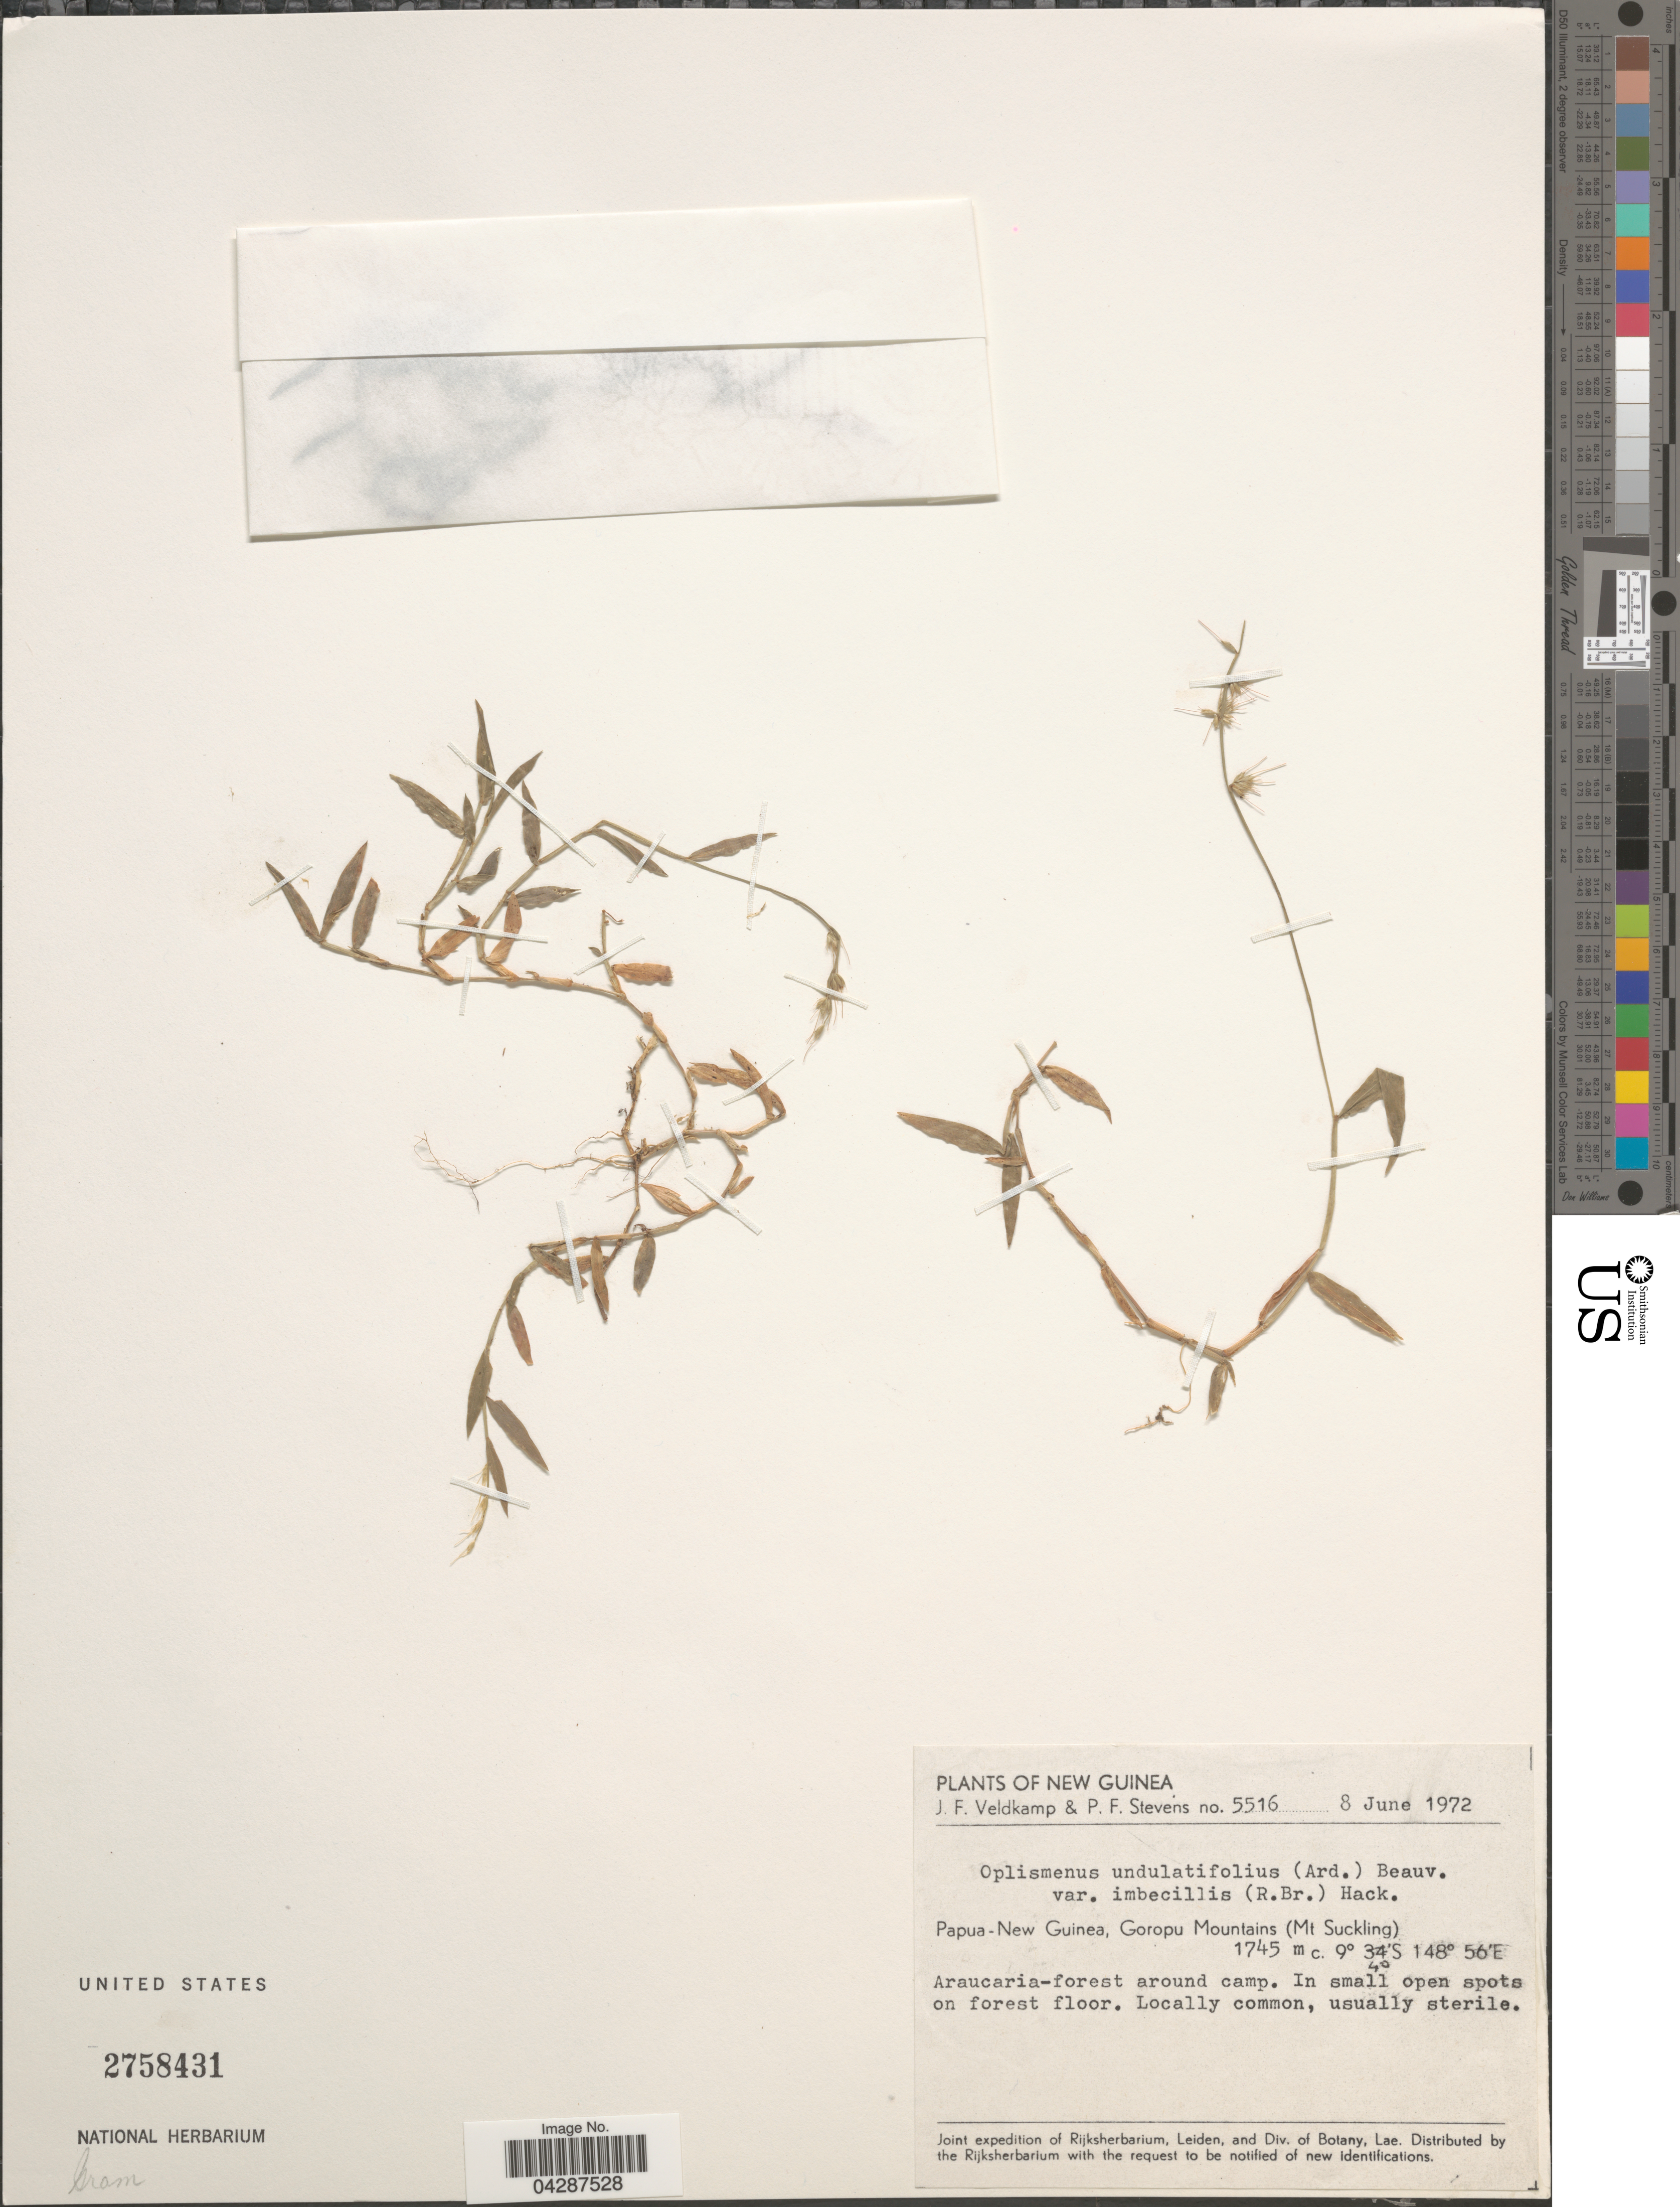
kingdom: Plantae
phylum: Tracheophyta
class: Liliopsida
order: Poales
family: Poaceae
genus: Oplismenus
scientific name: Oplismenus undulatifolius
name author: (Ard.) P. Beauv.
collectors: J. F. Veldkamp & P. F. Stevens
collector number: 5516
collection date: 1972-06-08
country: Papua New Guinea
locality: New Guinea. Goropu Mountains (Mt Suckling).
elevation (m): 1745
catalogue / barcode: US 2758431